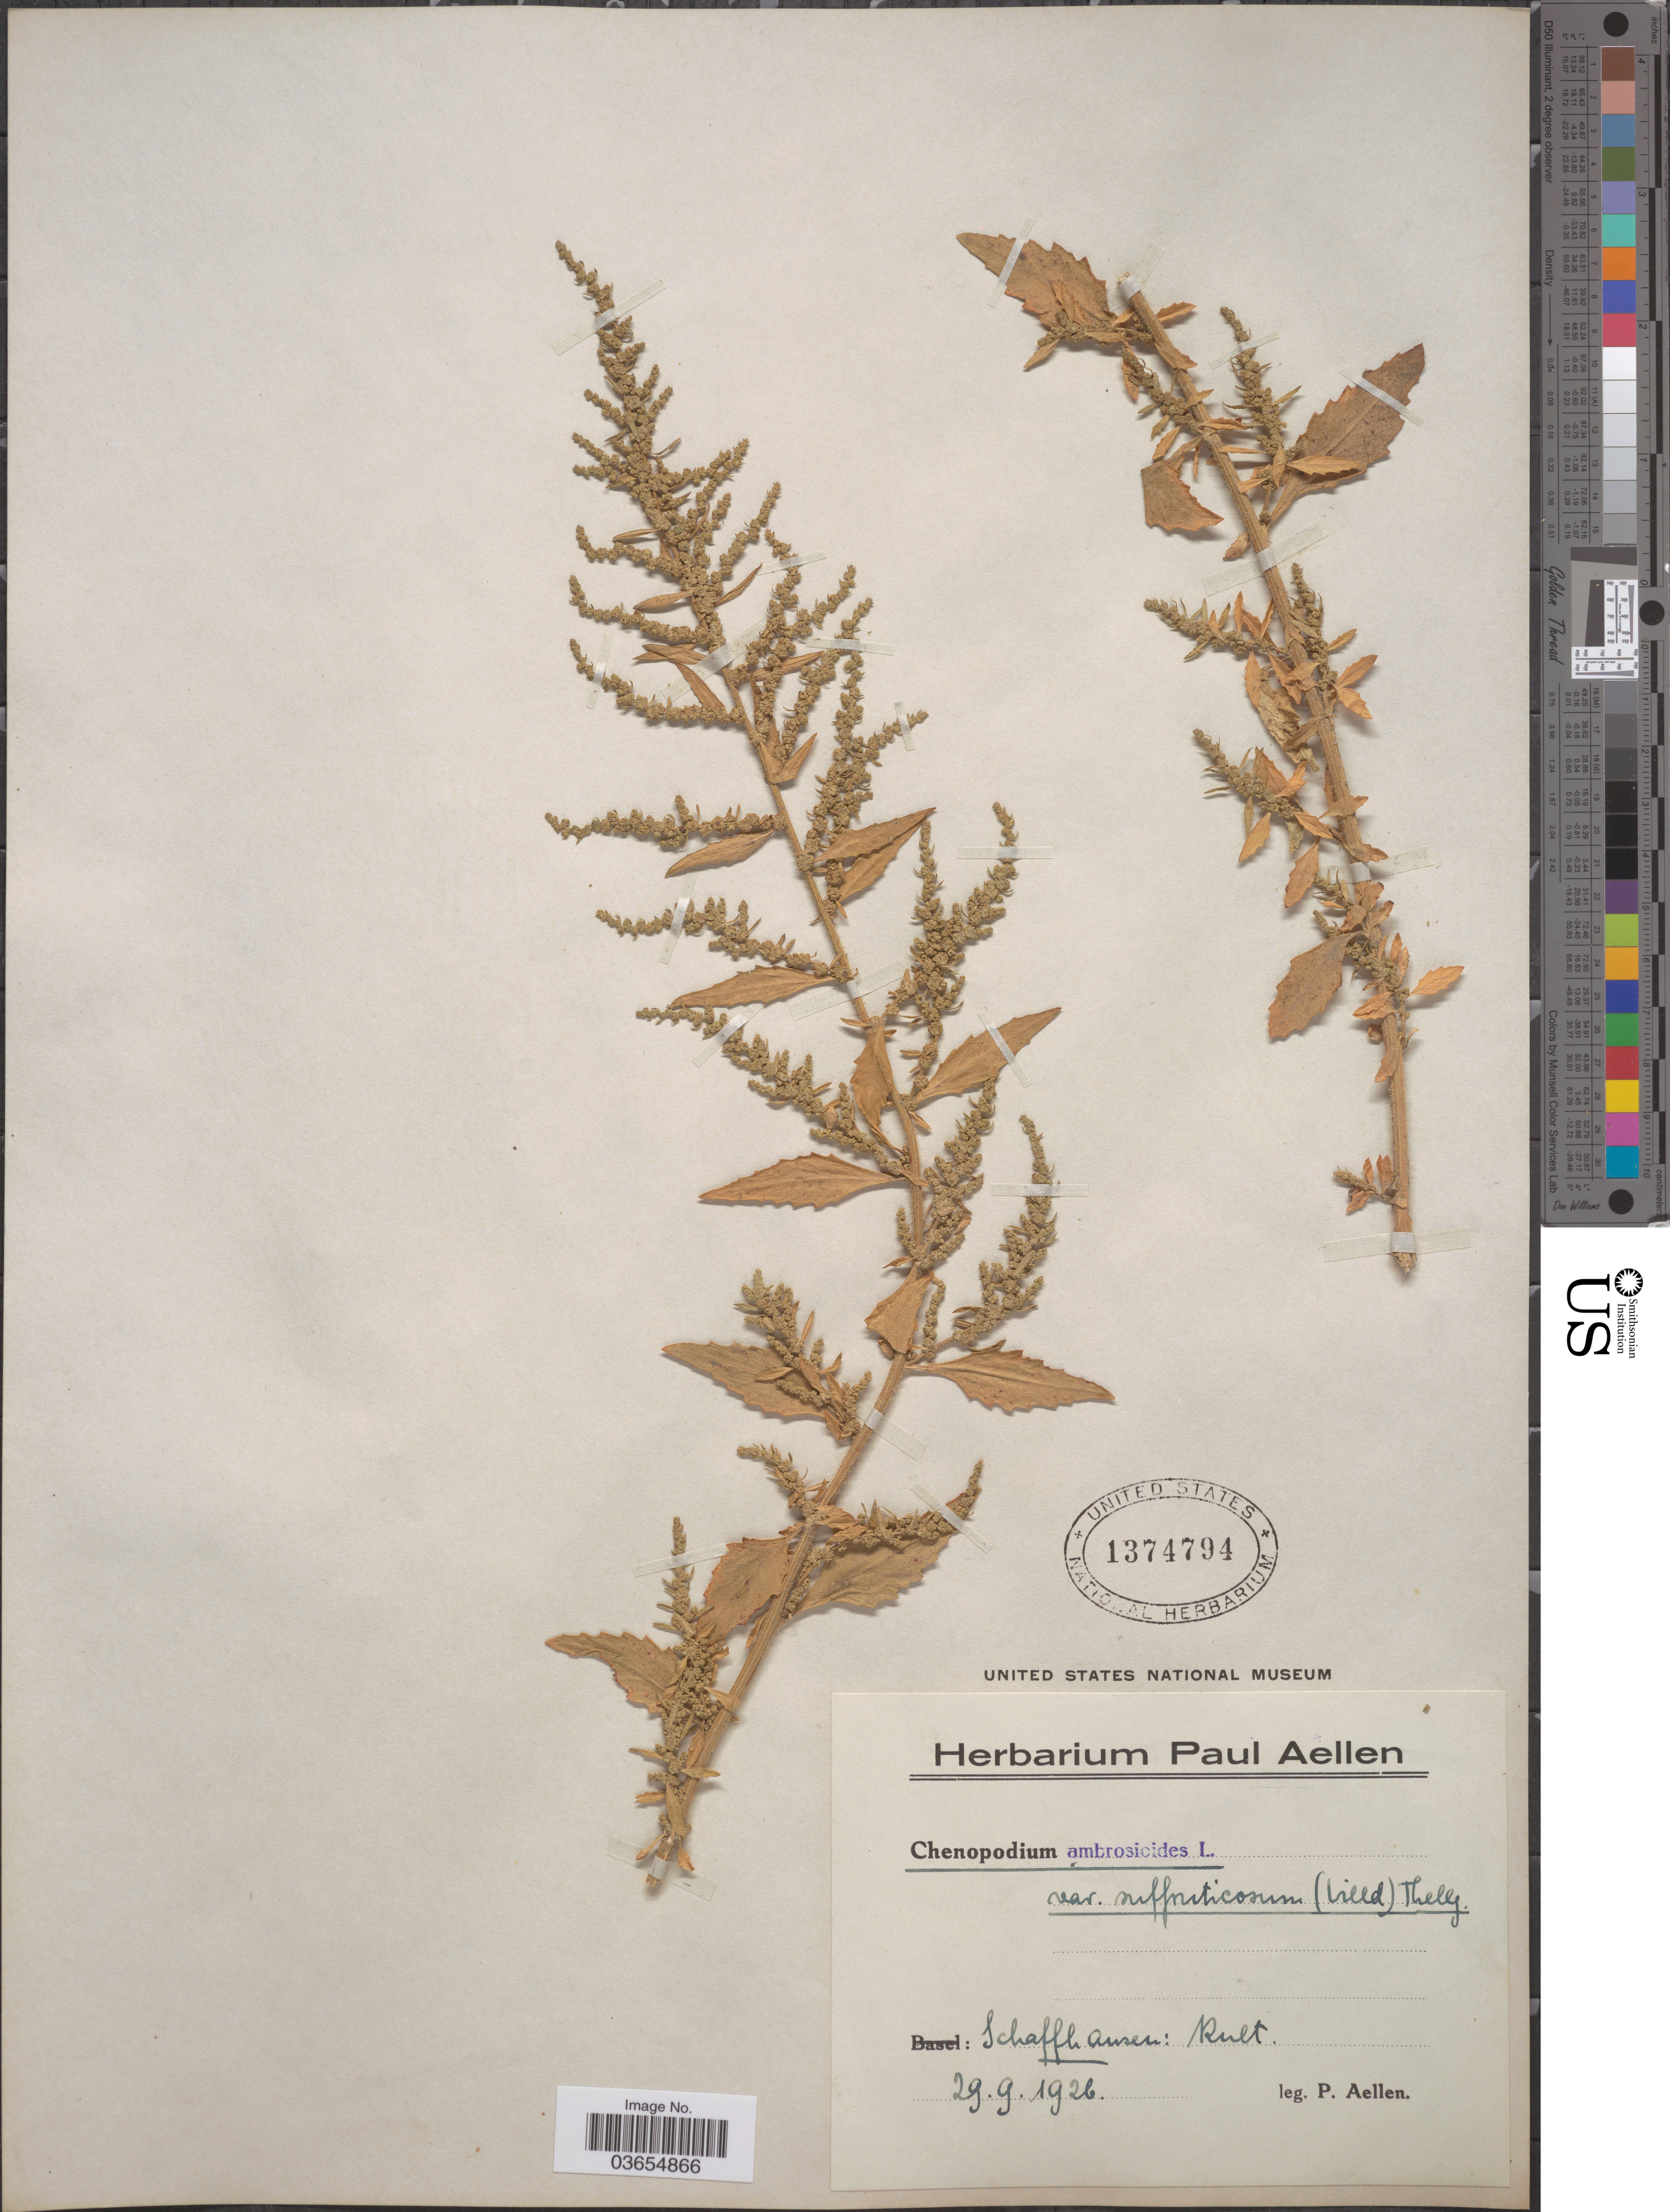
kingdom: Plantae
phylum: Tracheophyta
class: Magnoliopsida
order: Caryophyllales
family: Amaranthaceae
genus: Chenopodium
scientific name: Chenopodium ambrosioides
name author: L.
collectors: P. Aellen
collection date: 1926-09-29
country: Switzerland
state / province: Schaffhausen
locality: Kult.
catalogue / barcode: US 1374794